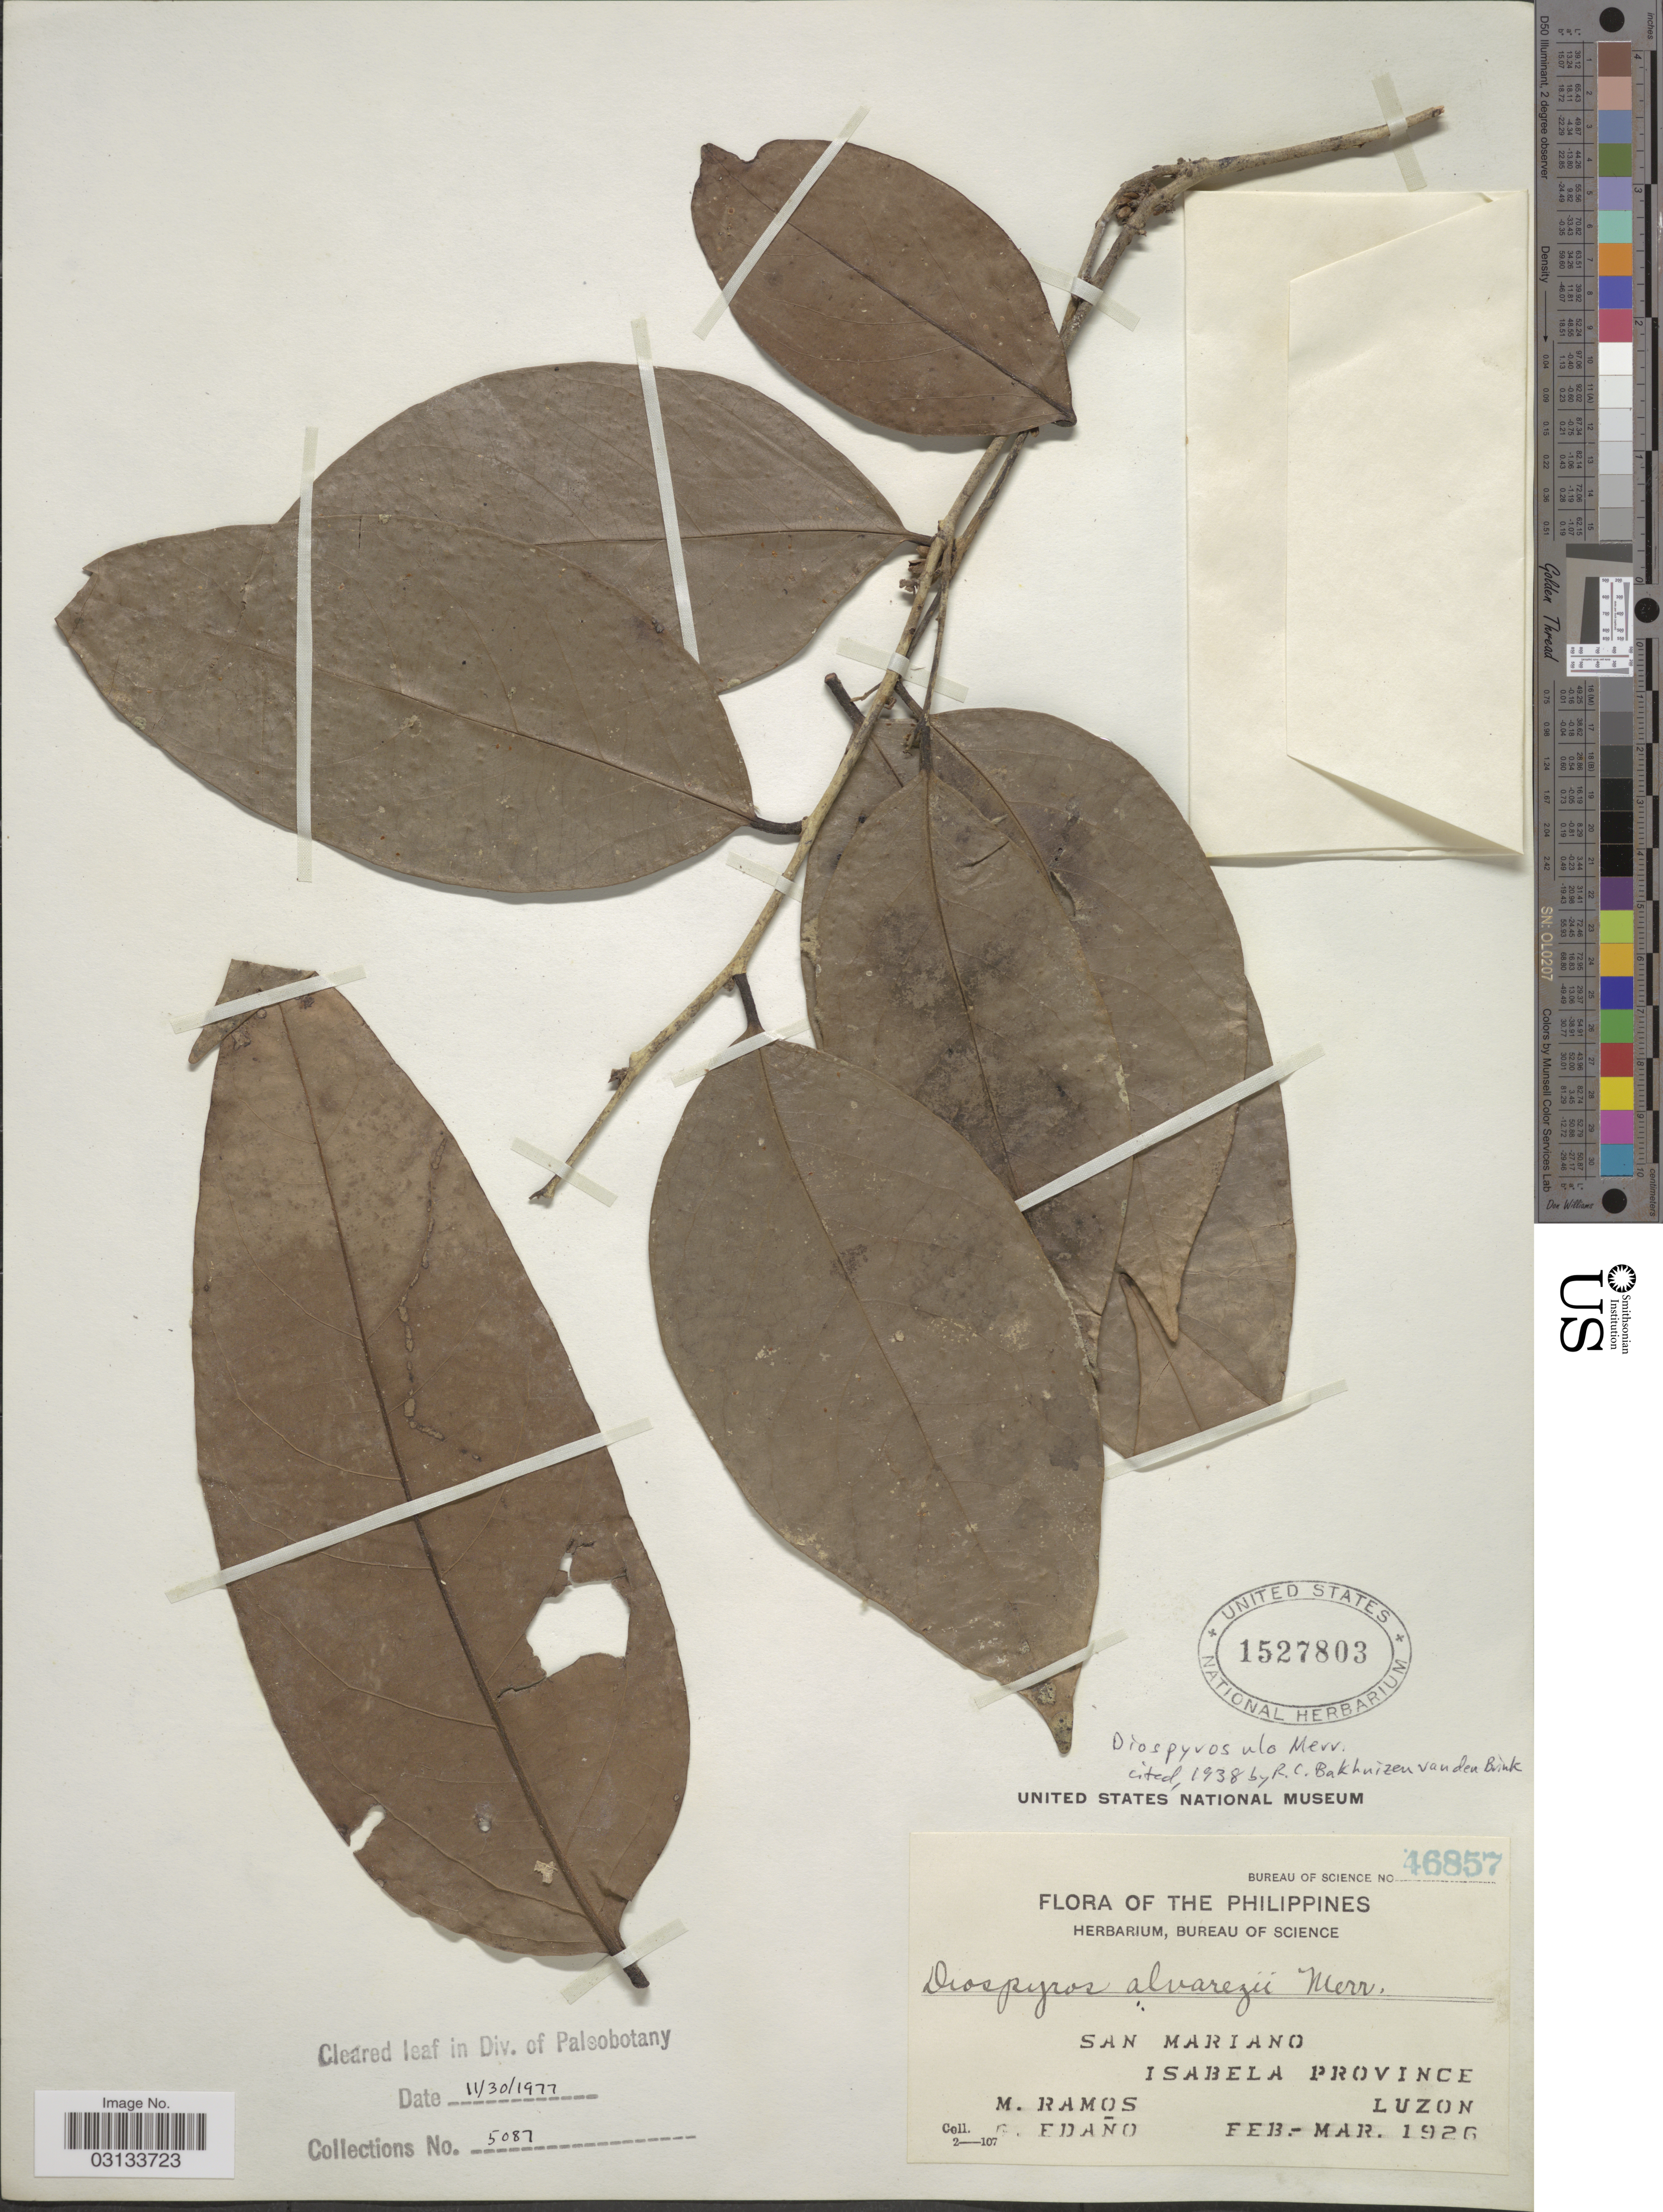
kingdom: Plantae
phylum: Tracheophyta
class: Magnoliopsida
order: Ericales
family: Ebenaceae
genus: Diospyros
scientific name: Diospyros ulo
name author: Merr.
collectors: M. Ramos & G. Edaño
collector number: Bureau of Science 46857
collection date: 1926-02/1926-03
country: Philippines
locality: San Mariano. Isabela Province. Luzon.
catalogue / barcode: US 1527803